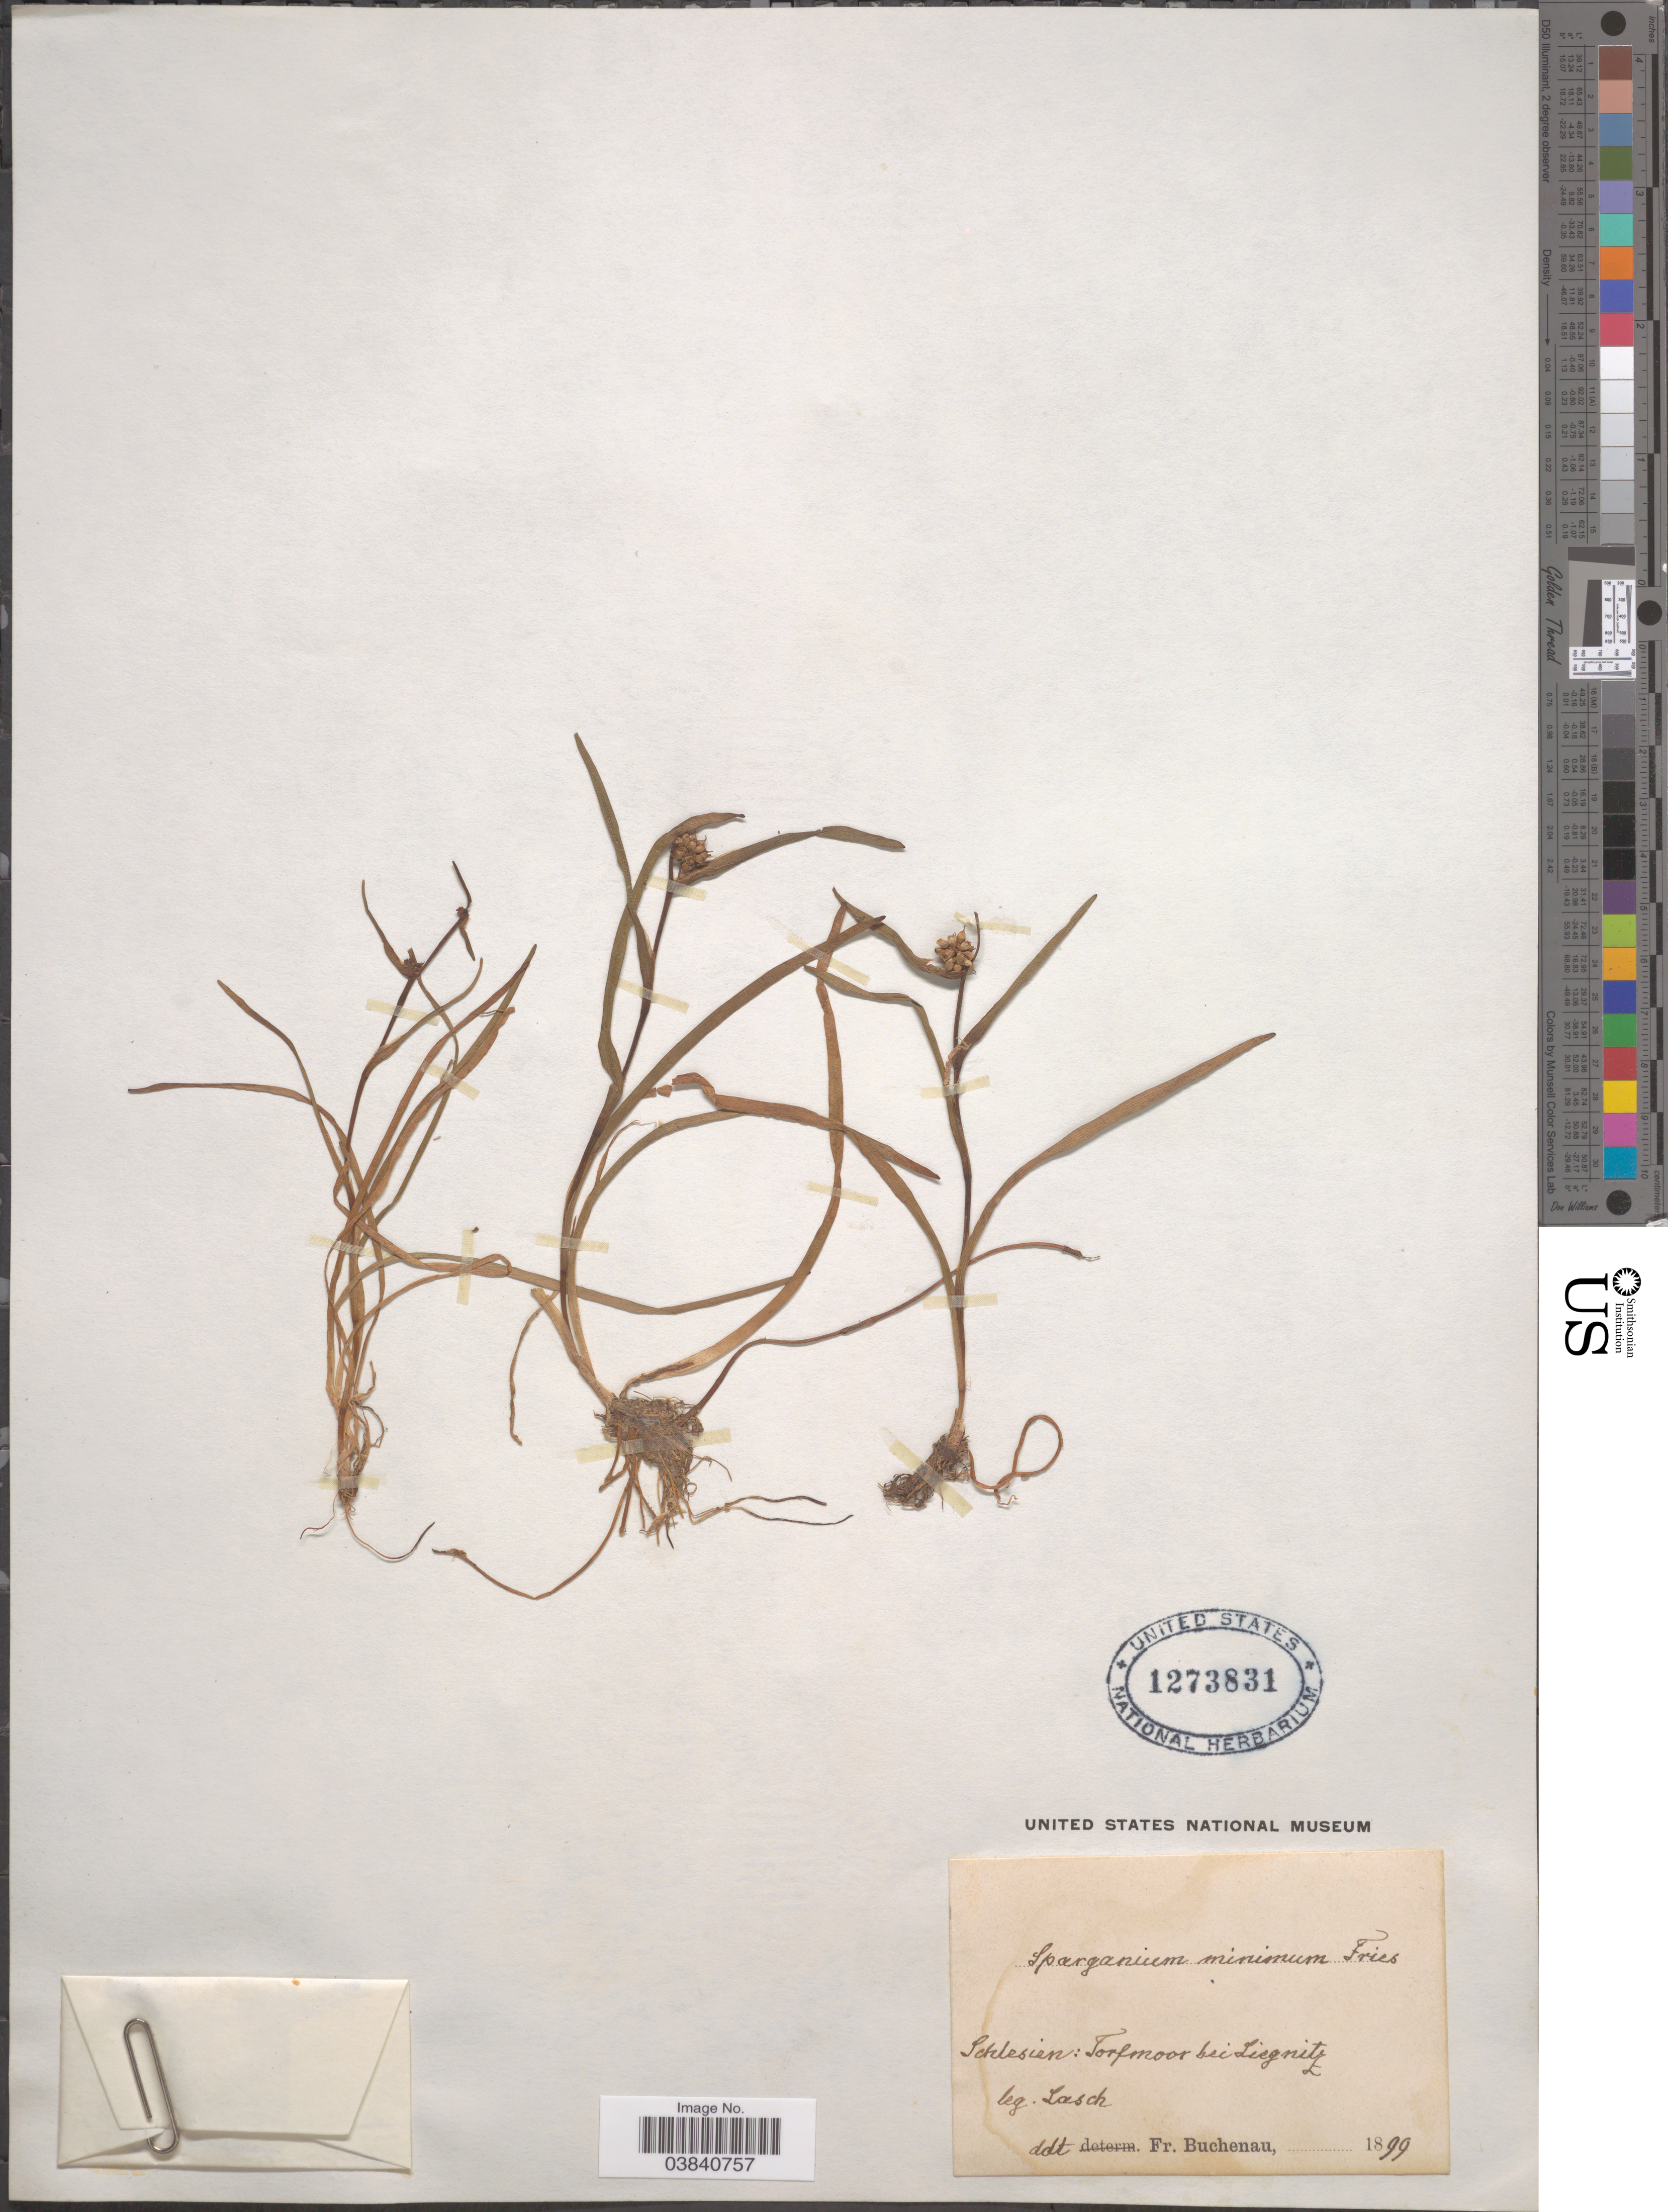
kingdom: Plantae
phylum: Tracheophyta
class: Liliopsida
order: Poales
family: Typhaceae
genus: Sparganium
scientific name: Sparganium minimum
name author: Wallr.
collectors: -. Lasch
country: Poland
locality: Schlesien: Torfmoor bei Liegnitz.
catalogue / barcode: US 1273831